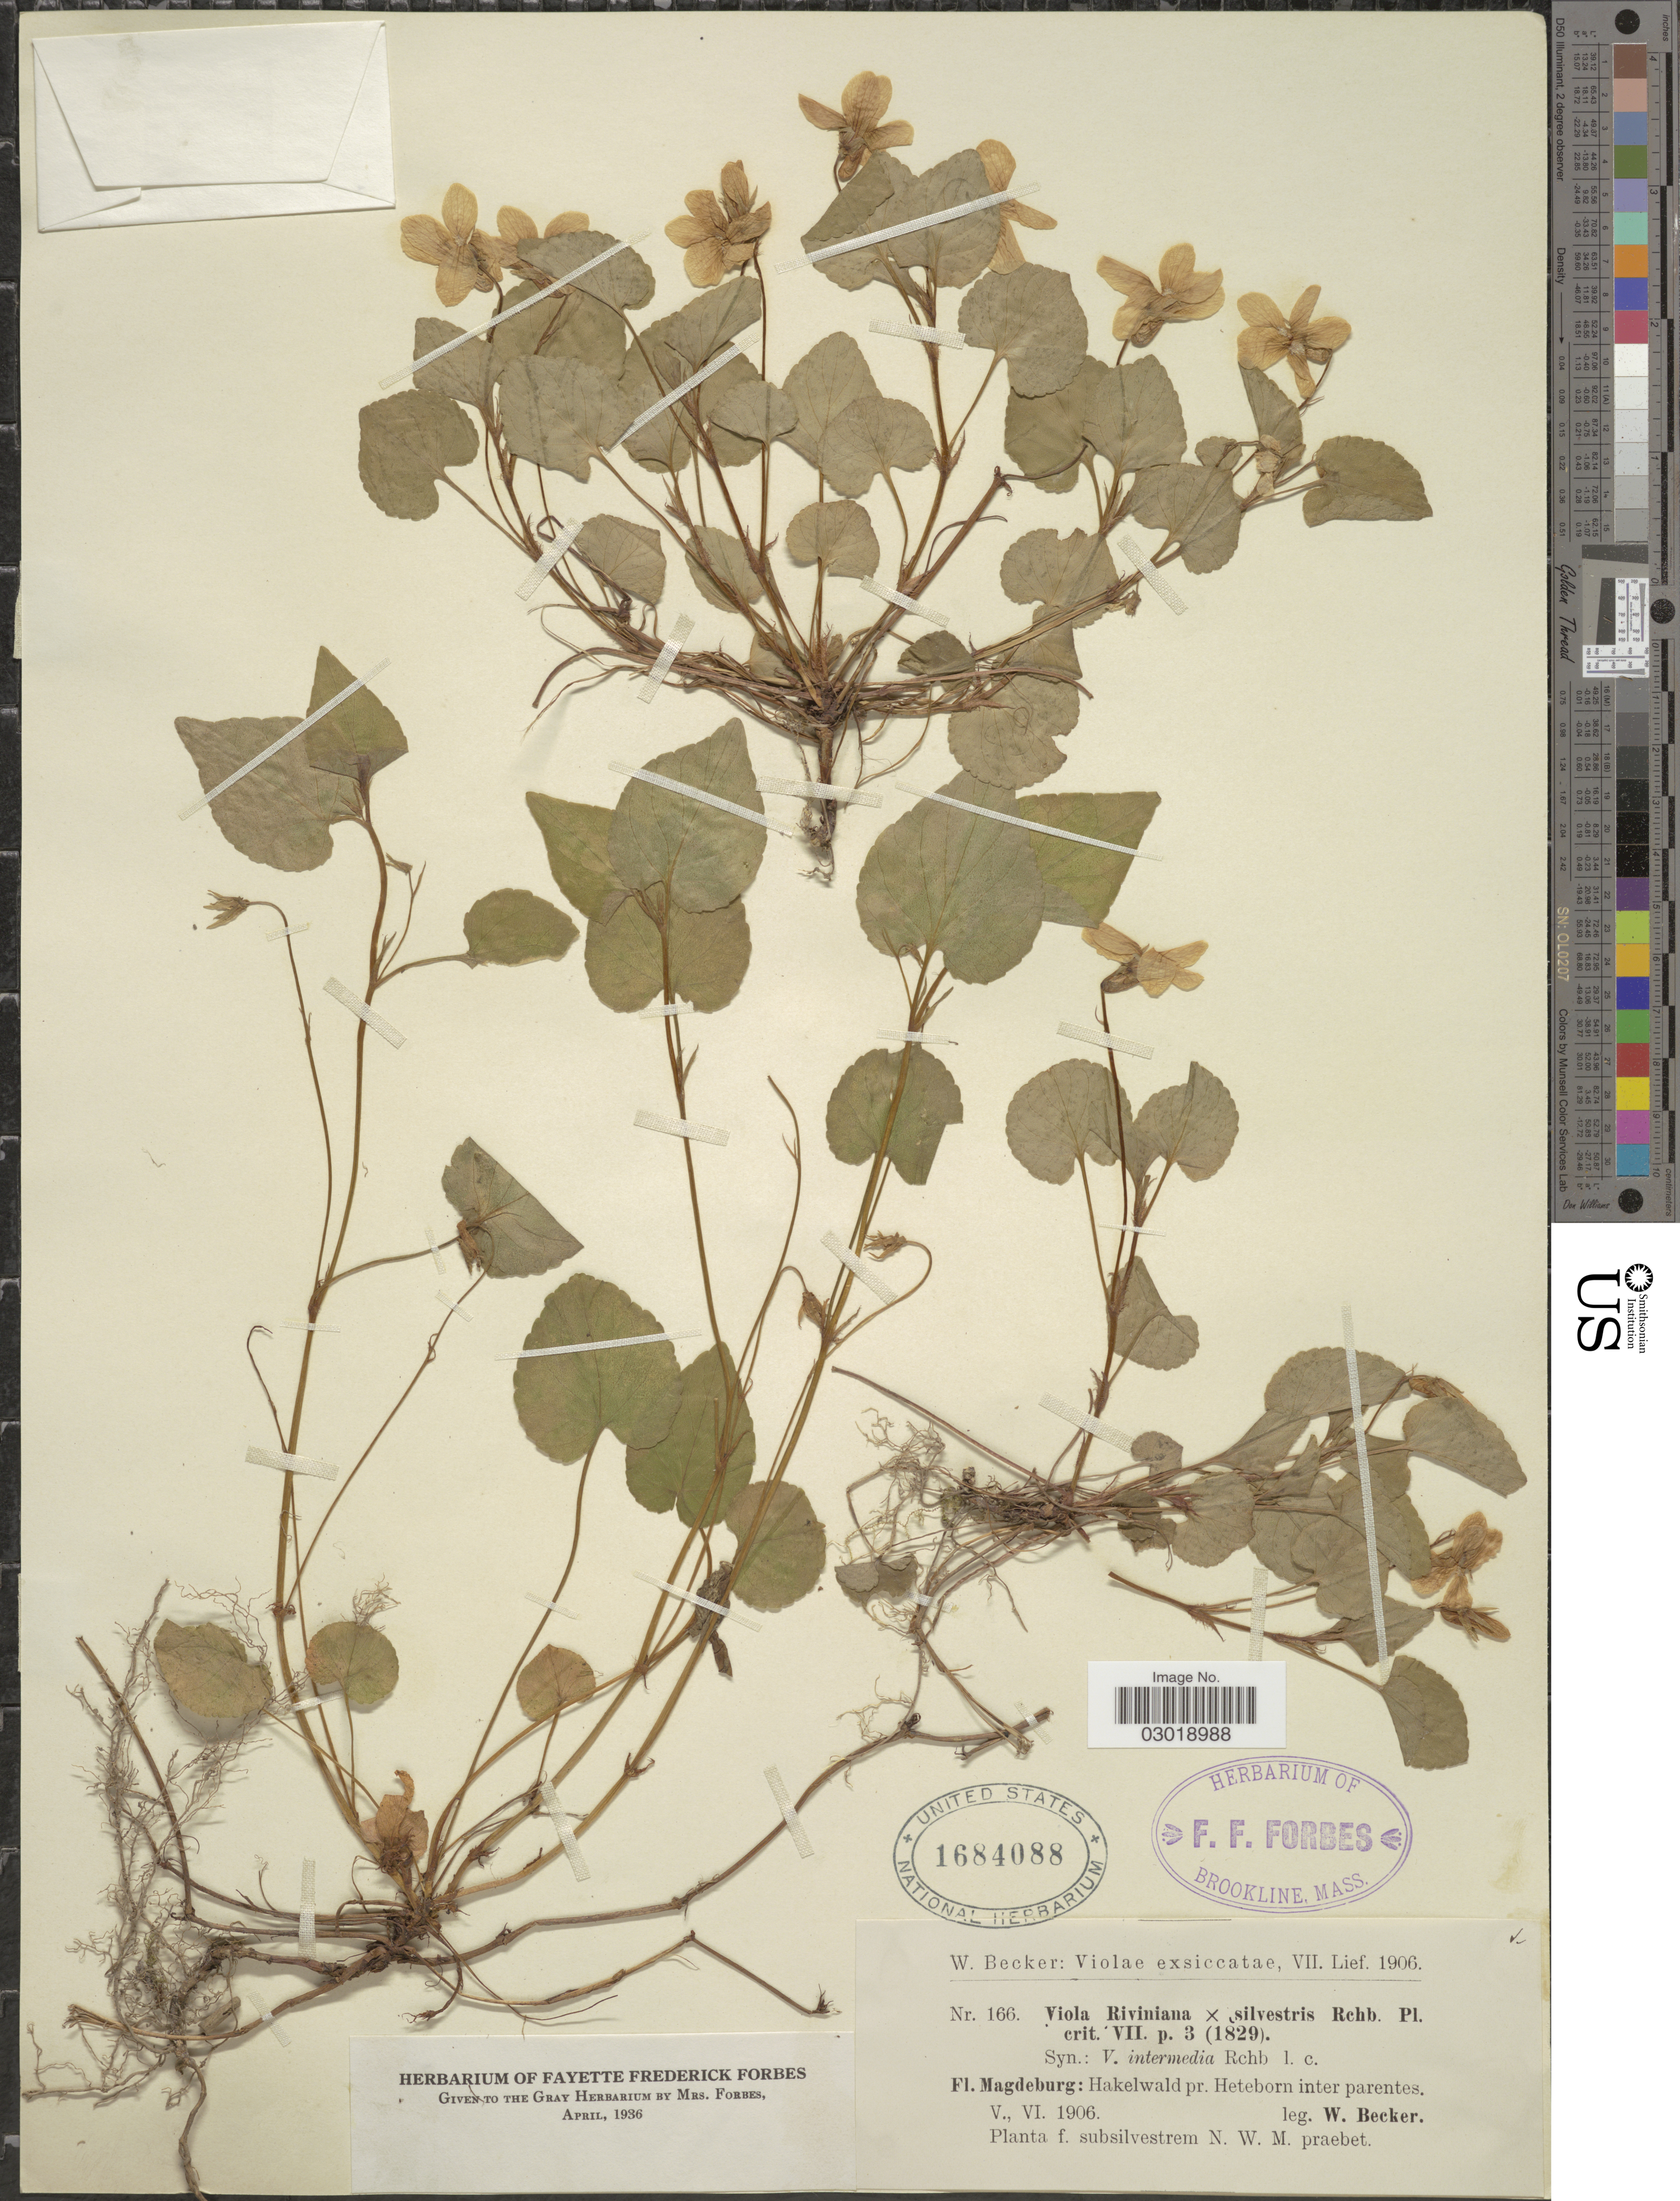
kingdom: Plantae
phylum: Tracheophyta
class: Magnoliopsida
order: Malpighiales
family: Violaceae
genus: Viola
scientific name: Viola riviniana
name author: Rchb.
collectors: W. Becker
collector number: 166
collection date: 1906-05/1906-06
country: Germany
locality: Magdeburg: Hakelwald pr. Heteborn inter parentes.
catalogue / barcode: US 1684088